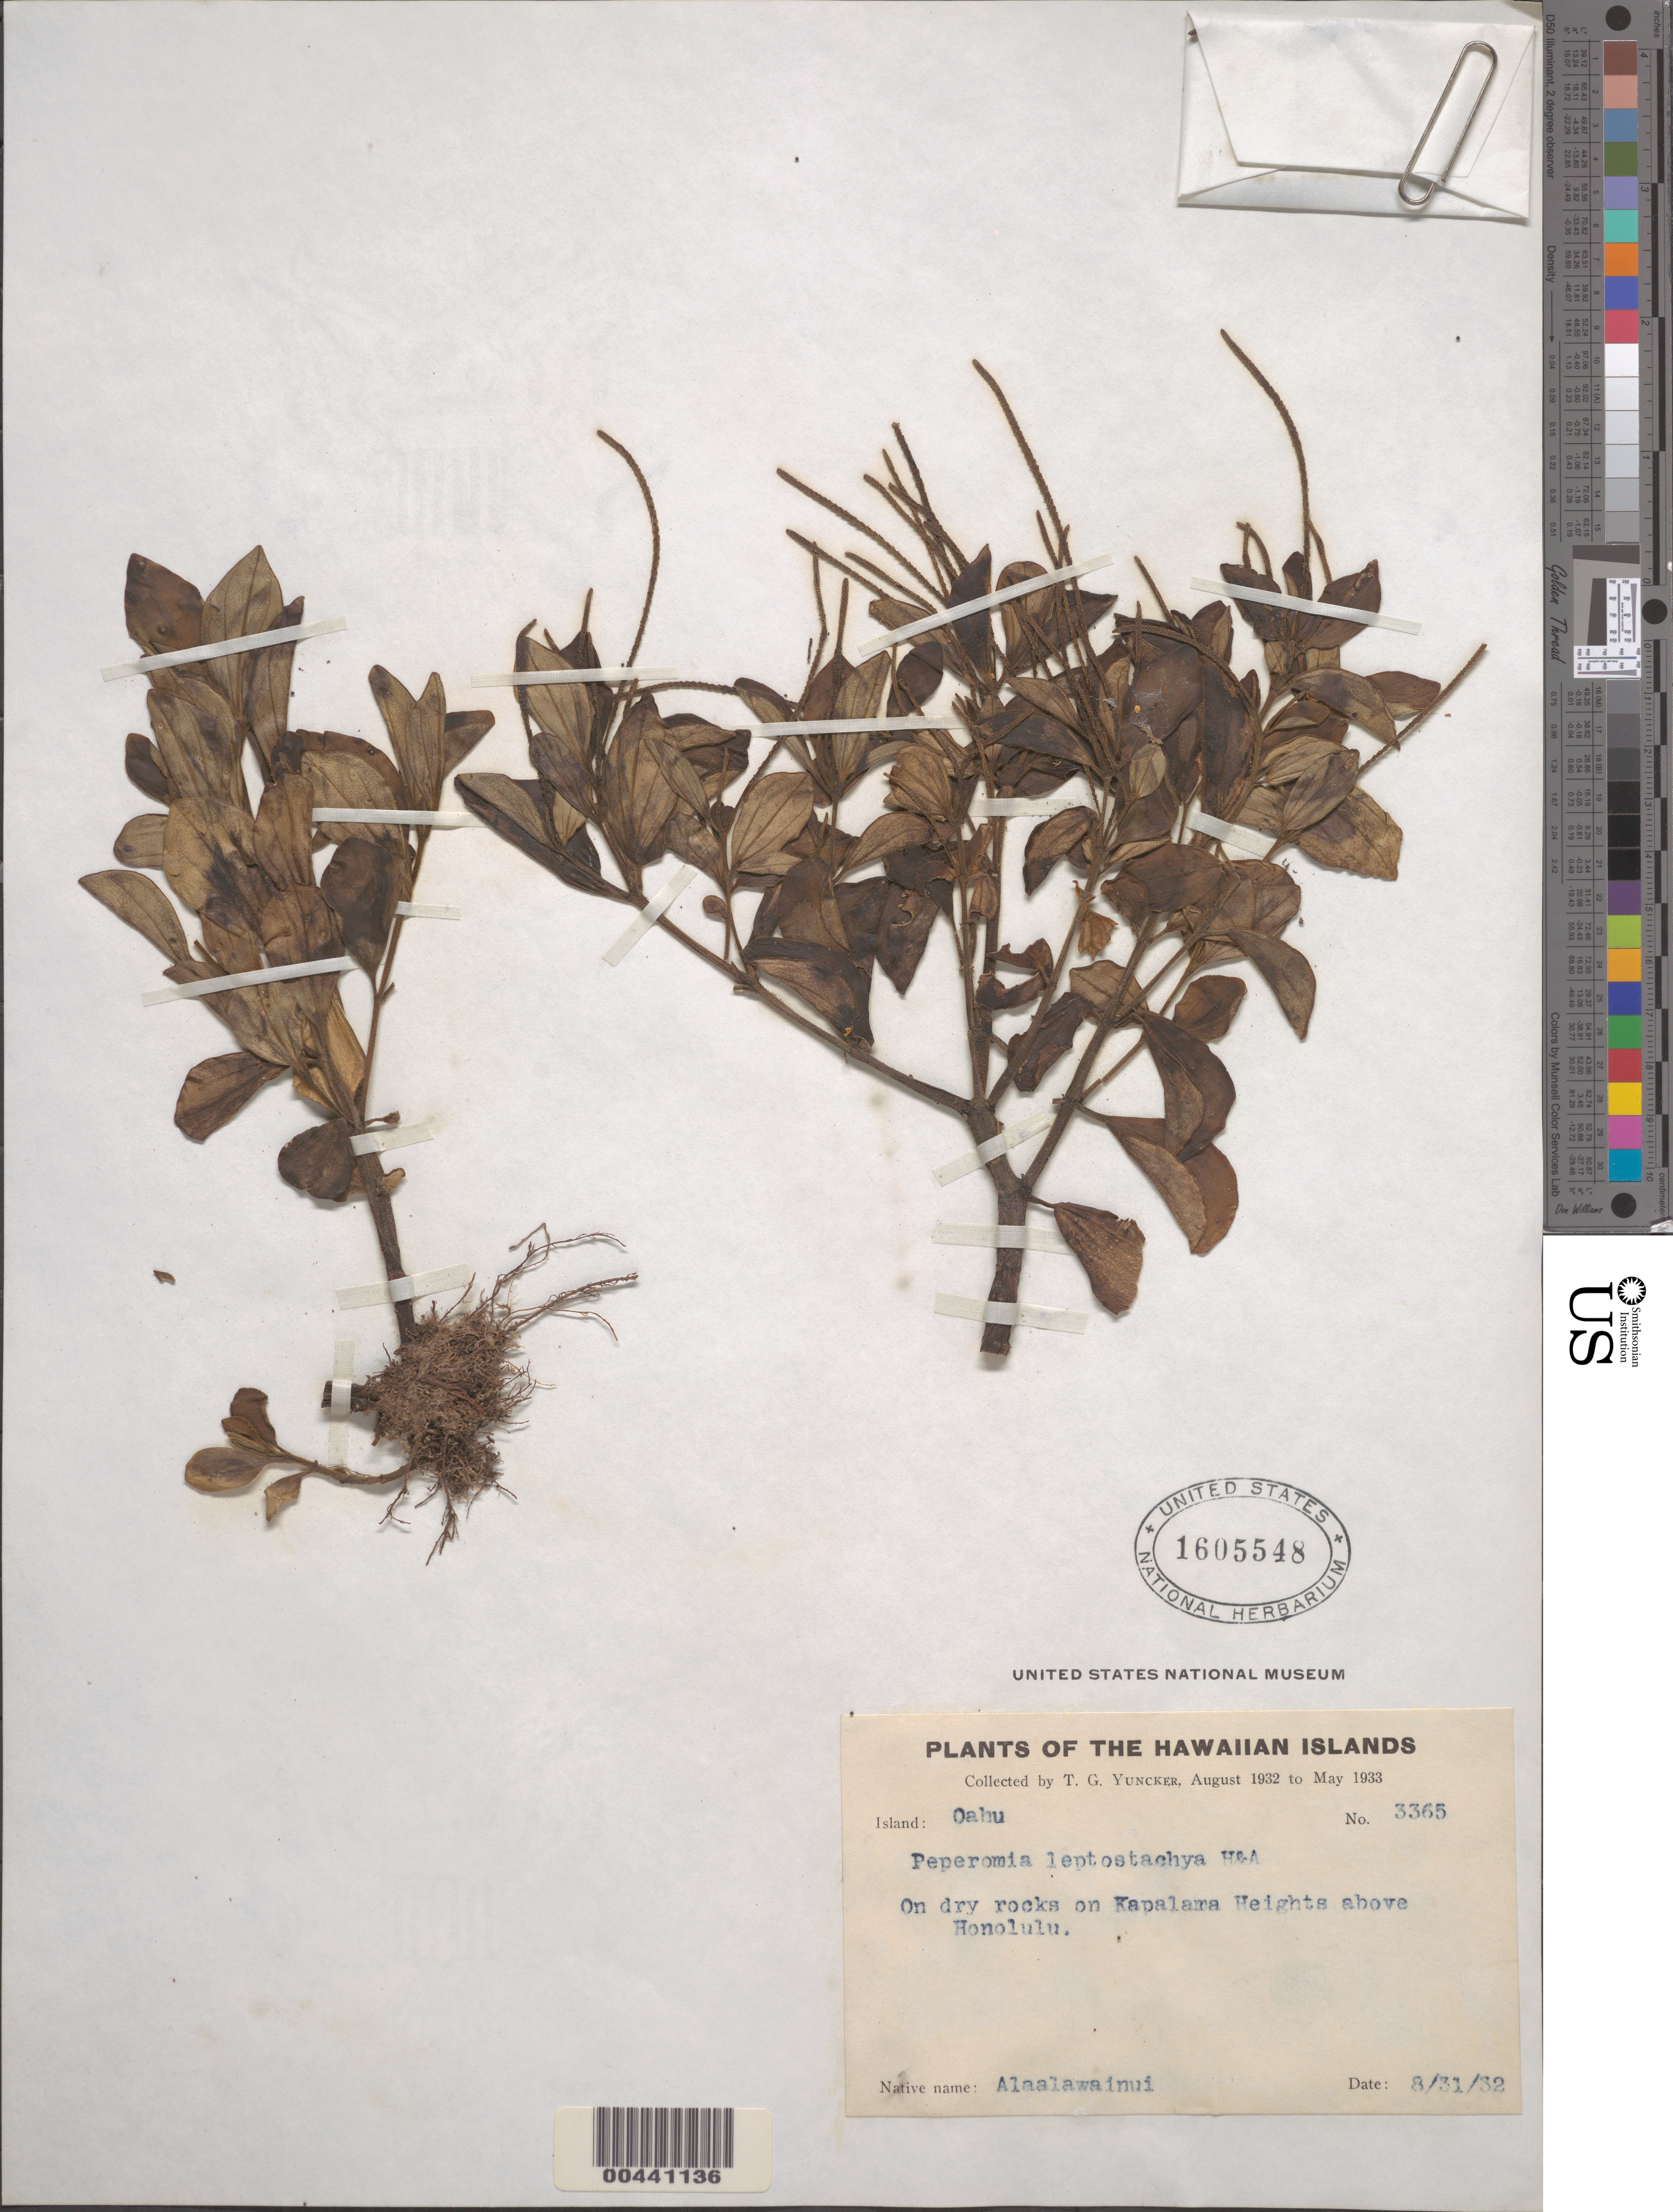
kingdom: Plantae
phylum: Tracheophyta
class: Magnoliopsida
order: Piperales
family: Piperaceae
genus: Peperomia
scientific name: Peperomia leptostachya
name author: Hook. & Arn.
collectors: T. G. Yuncker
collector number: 3365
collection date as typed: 31 Aug 1932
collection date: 1932-08-31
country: United States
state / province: Hawaii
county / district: Honolulu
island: Oahu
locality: On Kapalama Heights above Honolulu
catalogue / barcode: US 1605548